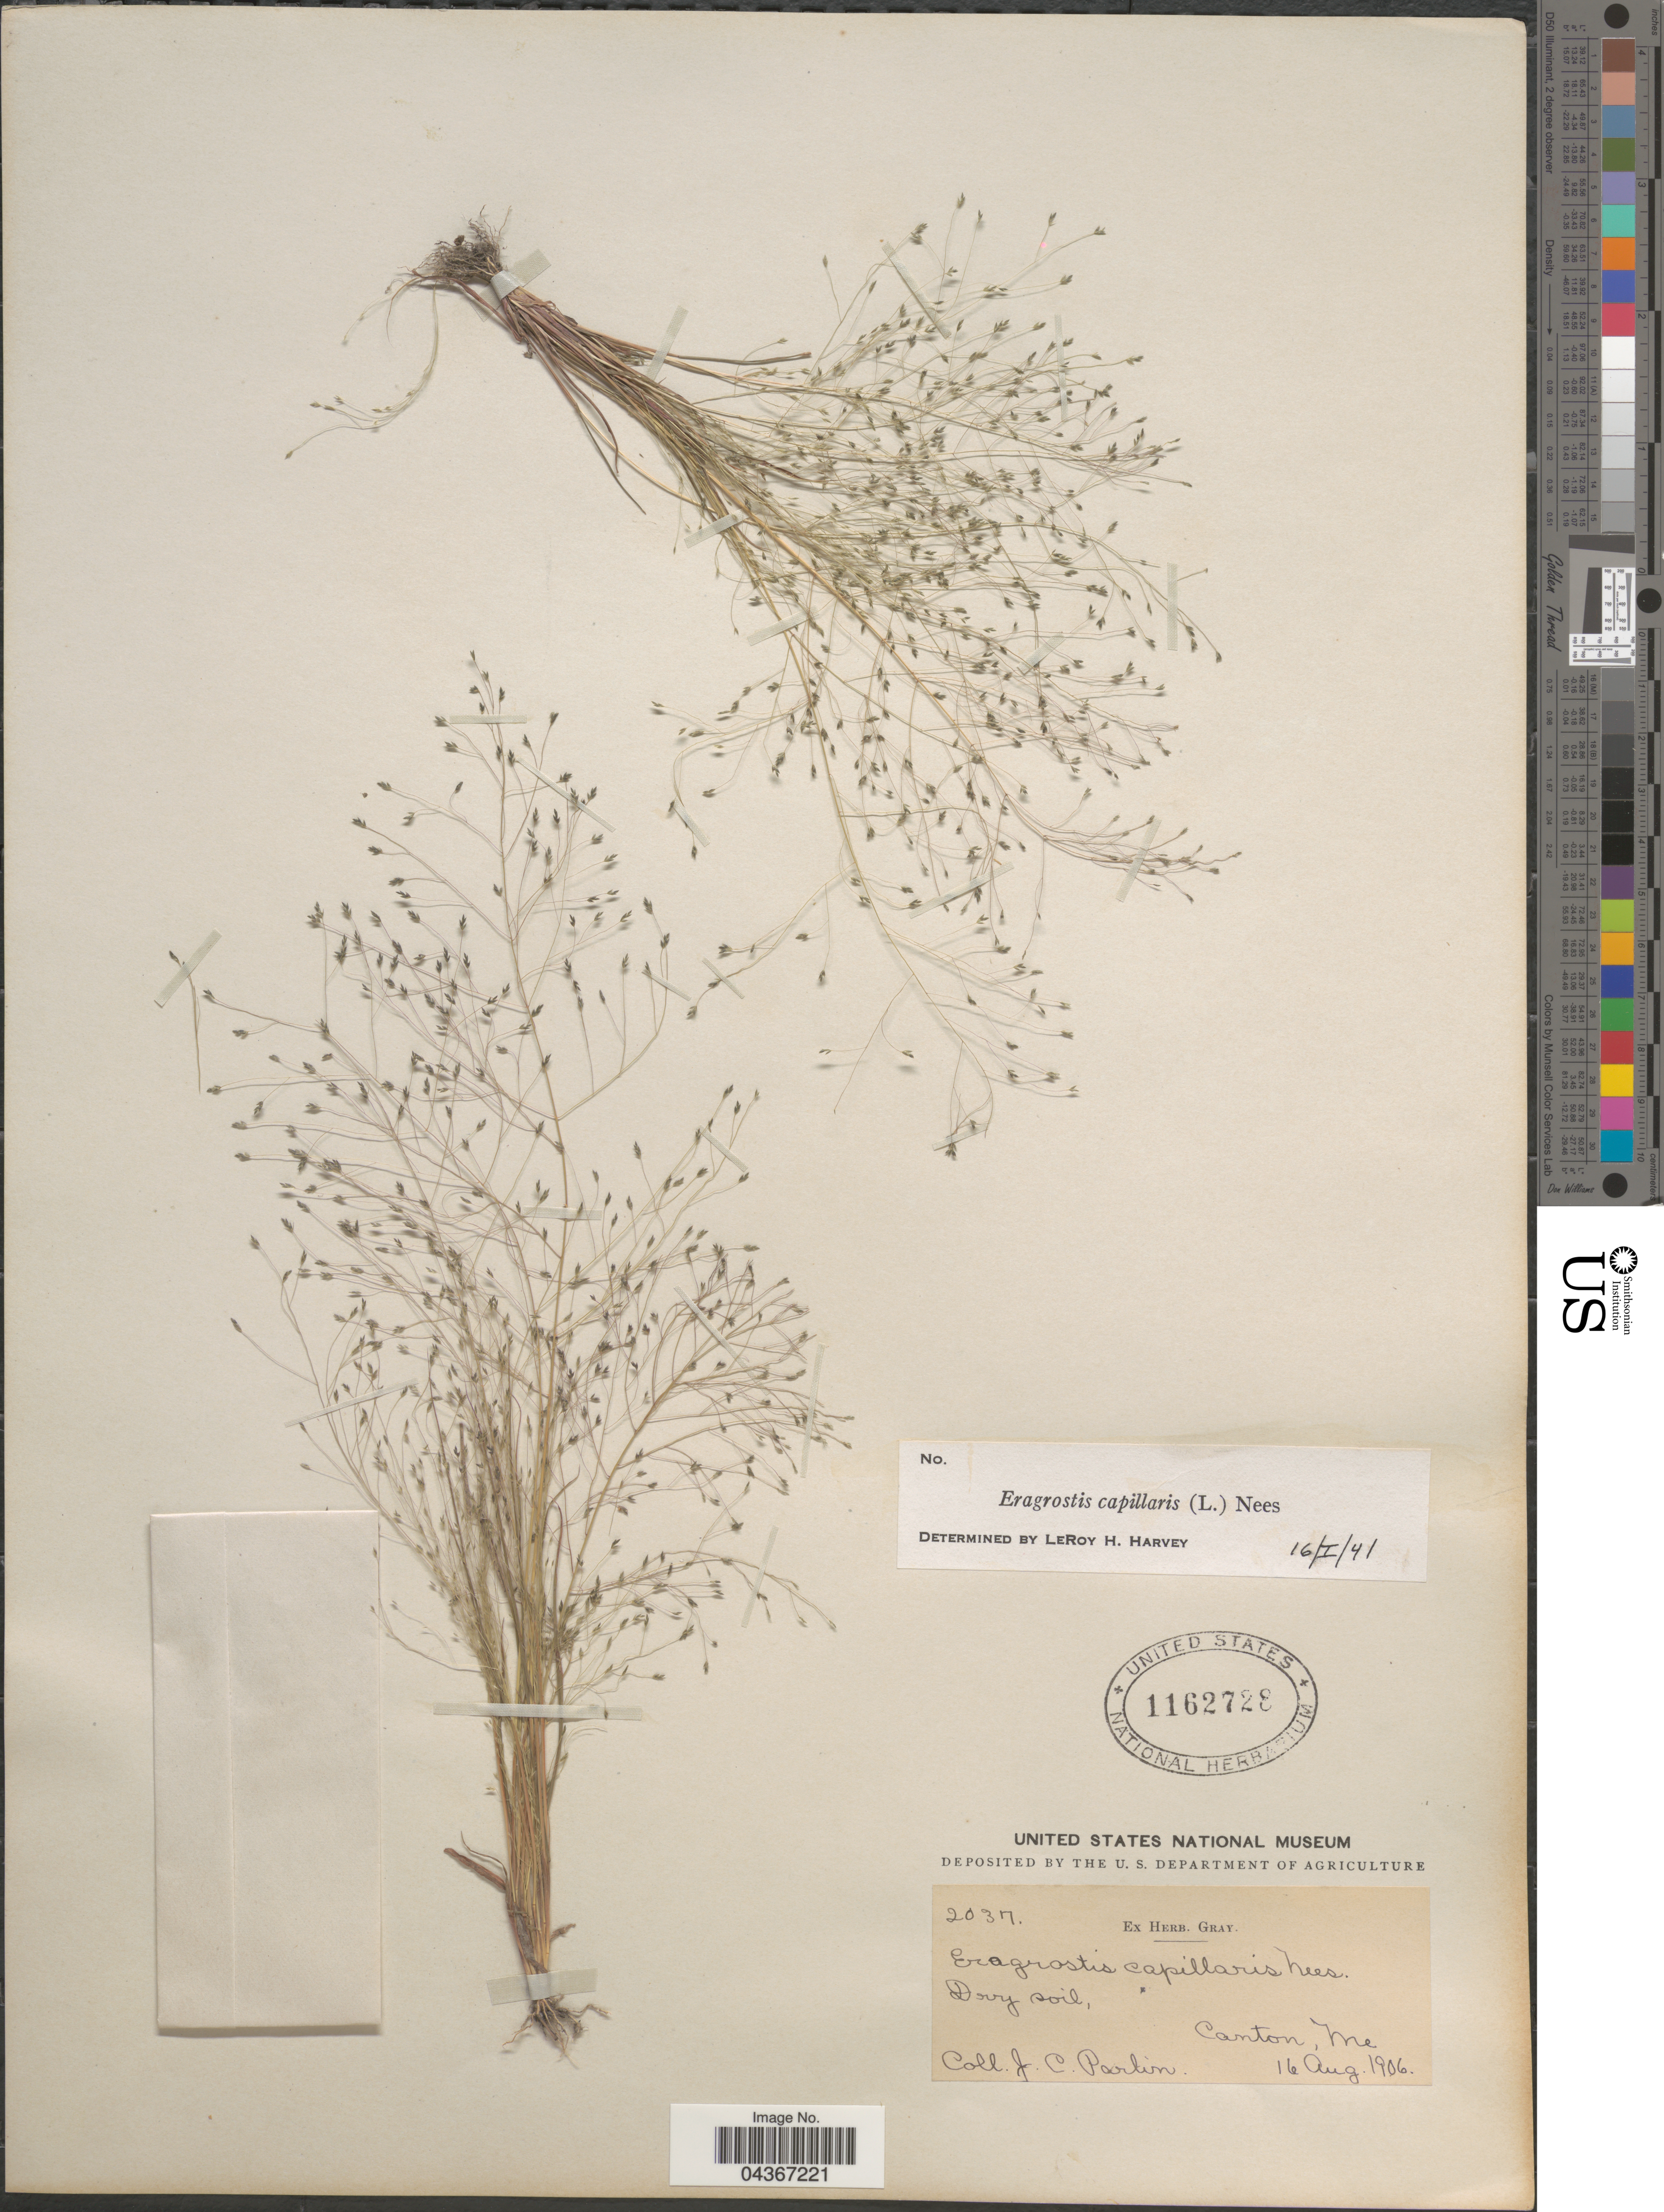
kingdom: Plantae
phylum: Tracheophyta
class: Liliopsida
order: Poales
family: Poaceae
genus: Eragrostis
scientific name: Eragrostis capillaris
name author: (L.) Nees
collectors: J. Parlin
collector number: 2037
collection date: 1906-08-16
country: United States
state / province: Maine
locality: Canton.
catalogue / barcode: US 1162728